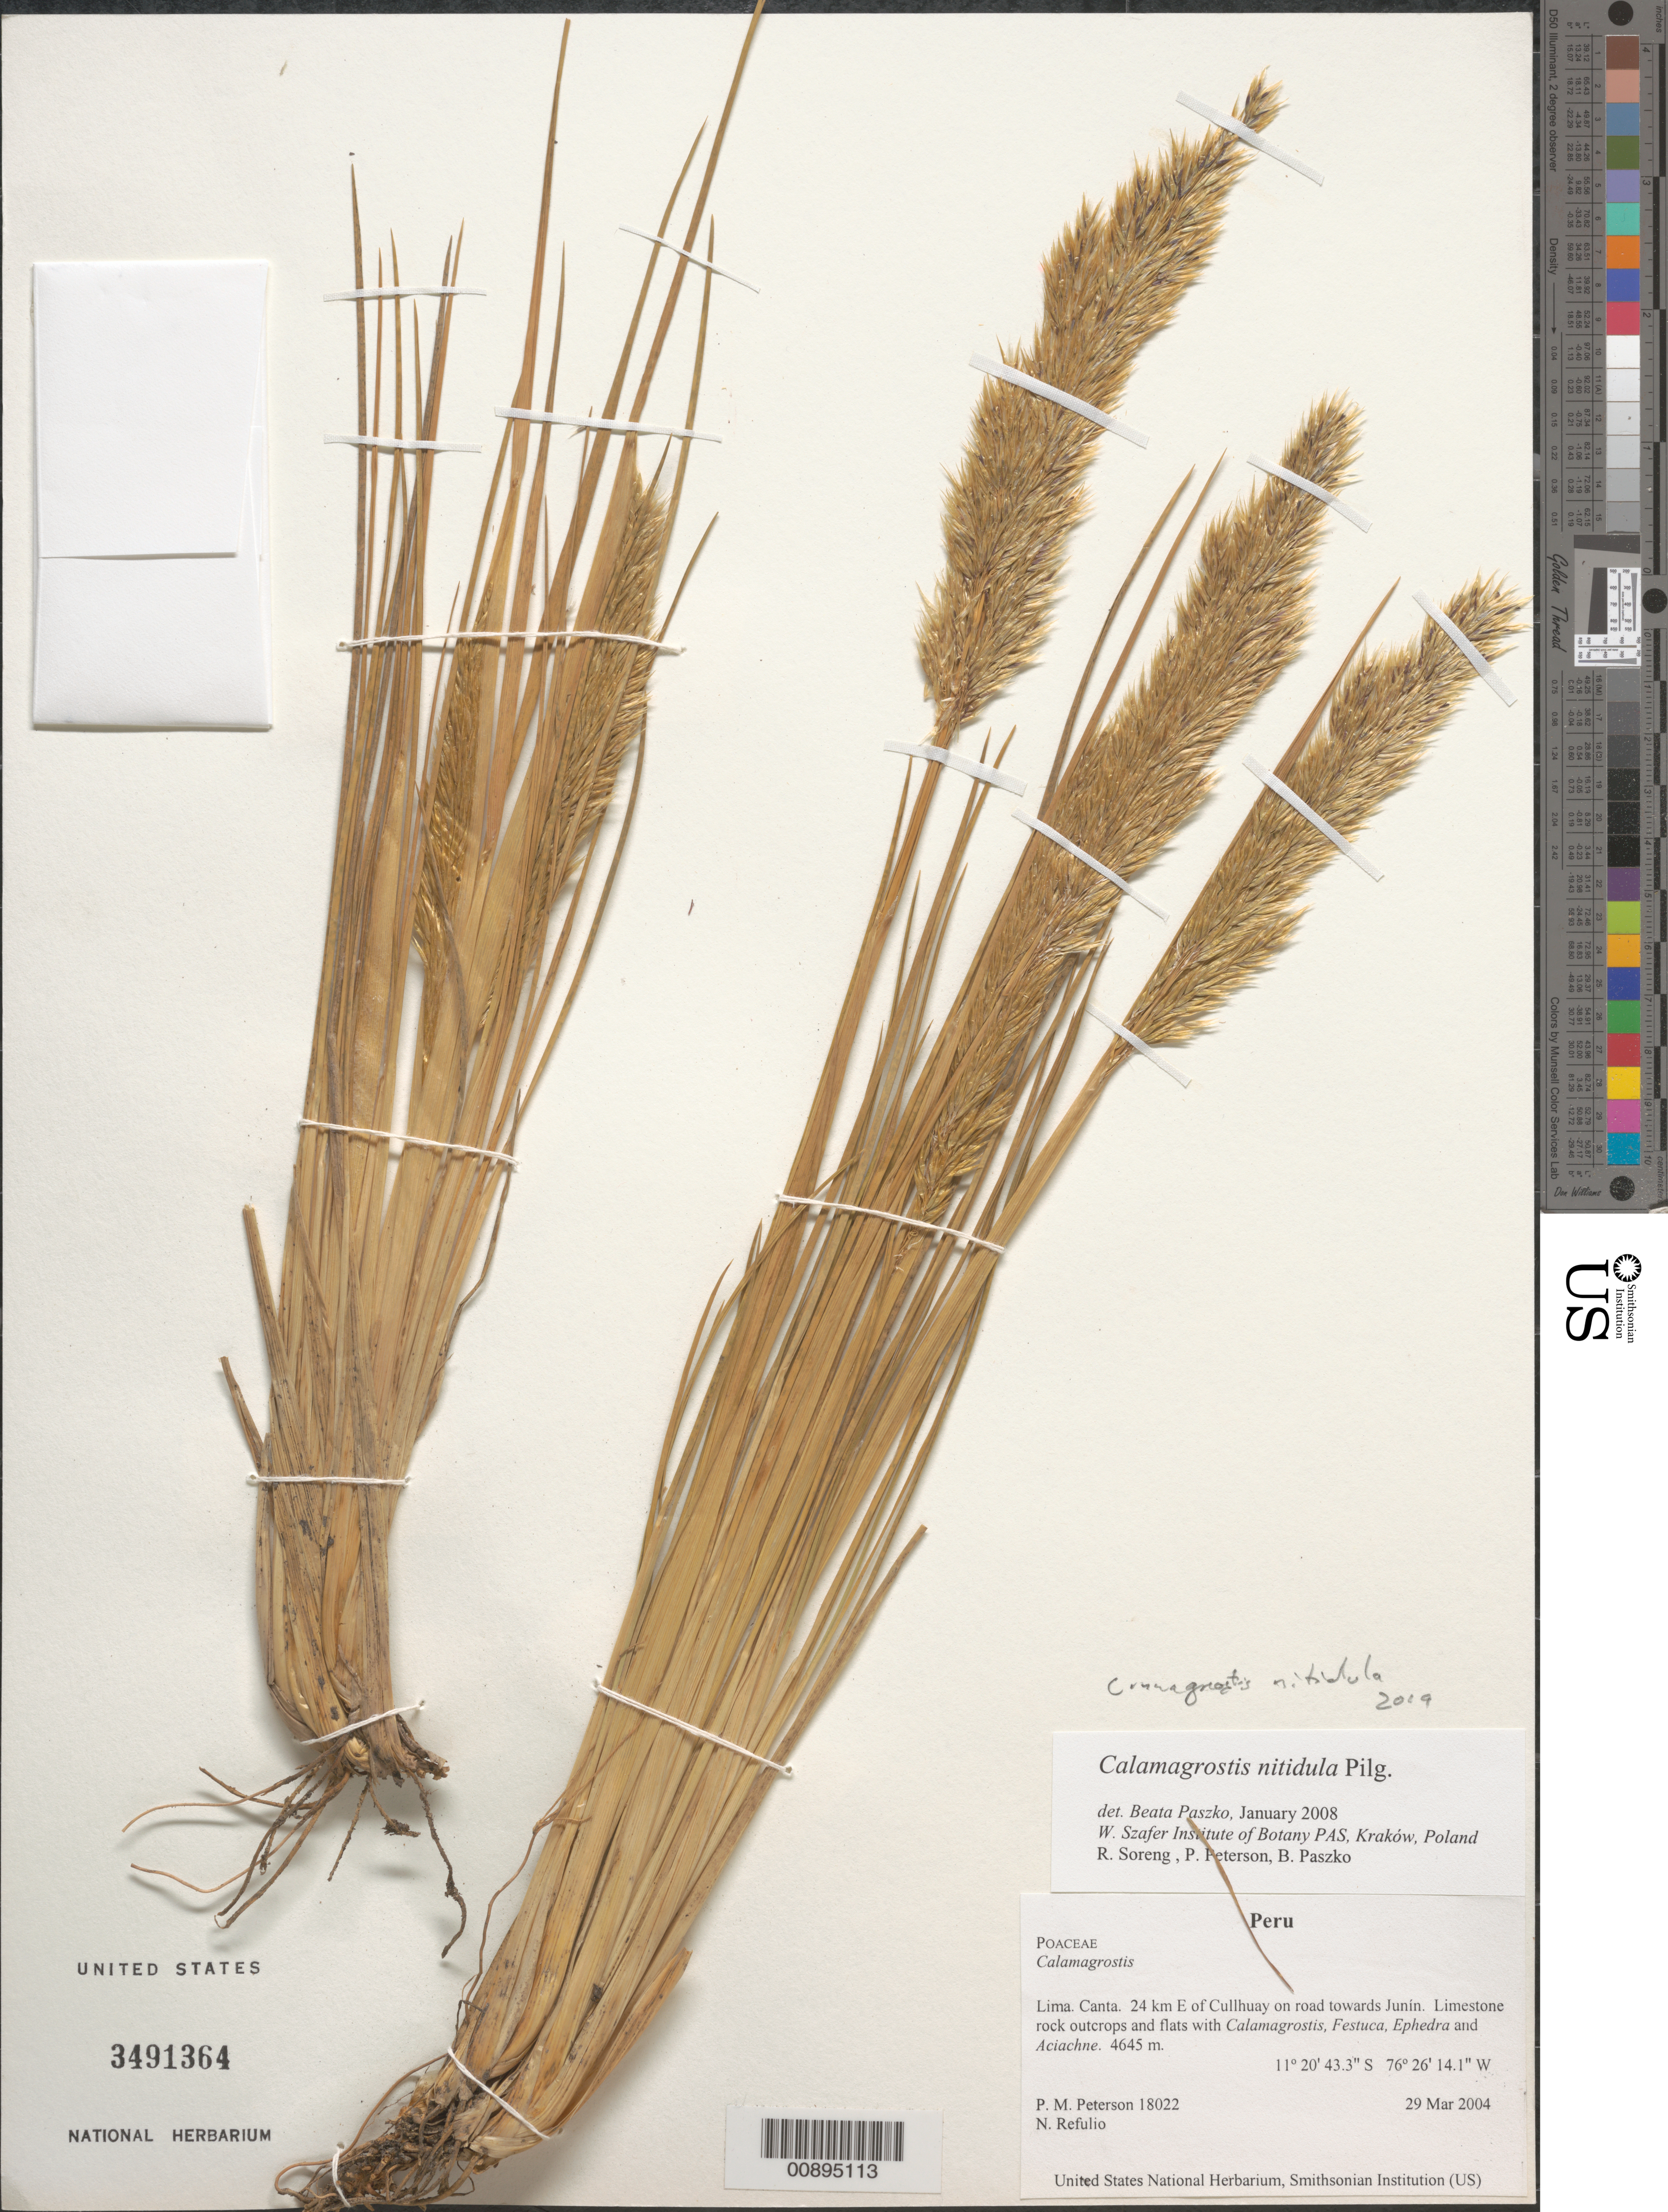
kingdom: Plantae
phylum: Tracheophyta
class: Liliopsida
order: Poales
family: Poaceae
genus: Cinnagrostis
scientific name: Cinnagrostis nitidula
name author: (Wedd.) P.M. Peterson et al.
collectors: P. M. Peterson & N. Refulio-Rodríguez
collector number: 18022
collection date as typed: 29 Mar 2004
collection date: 2004-03-29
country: Peru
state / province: Lima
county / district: Canta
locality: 24 km E of Cullhuay on road towards Junín. Limestone rock outcrops and flats with Calamagrostis, Festuca, Ephedra and Aciachne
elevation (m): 4645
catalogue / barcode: US 3491364